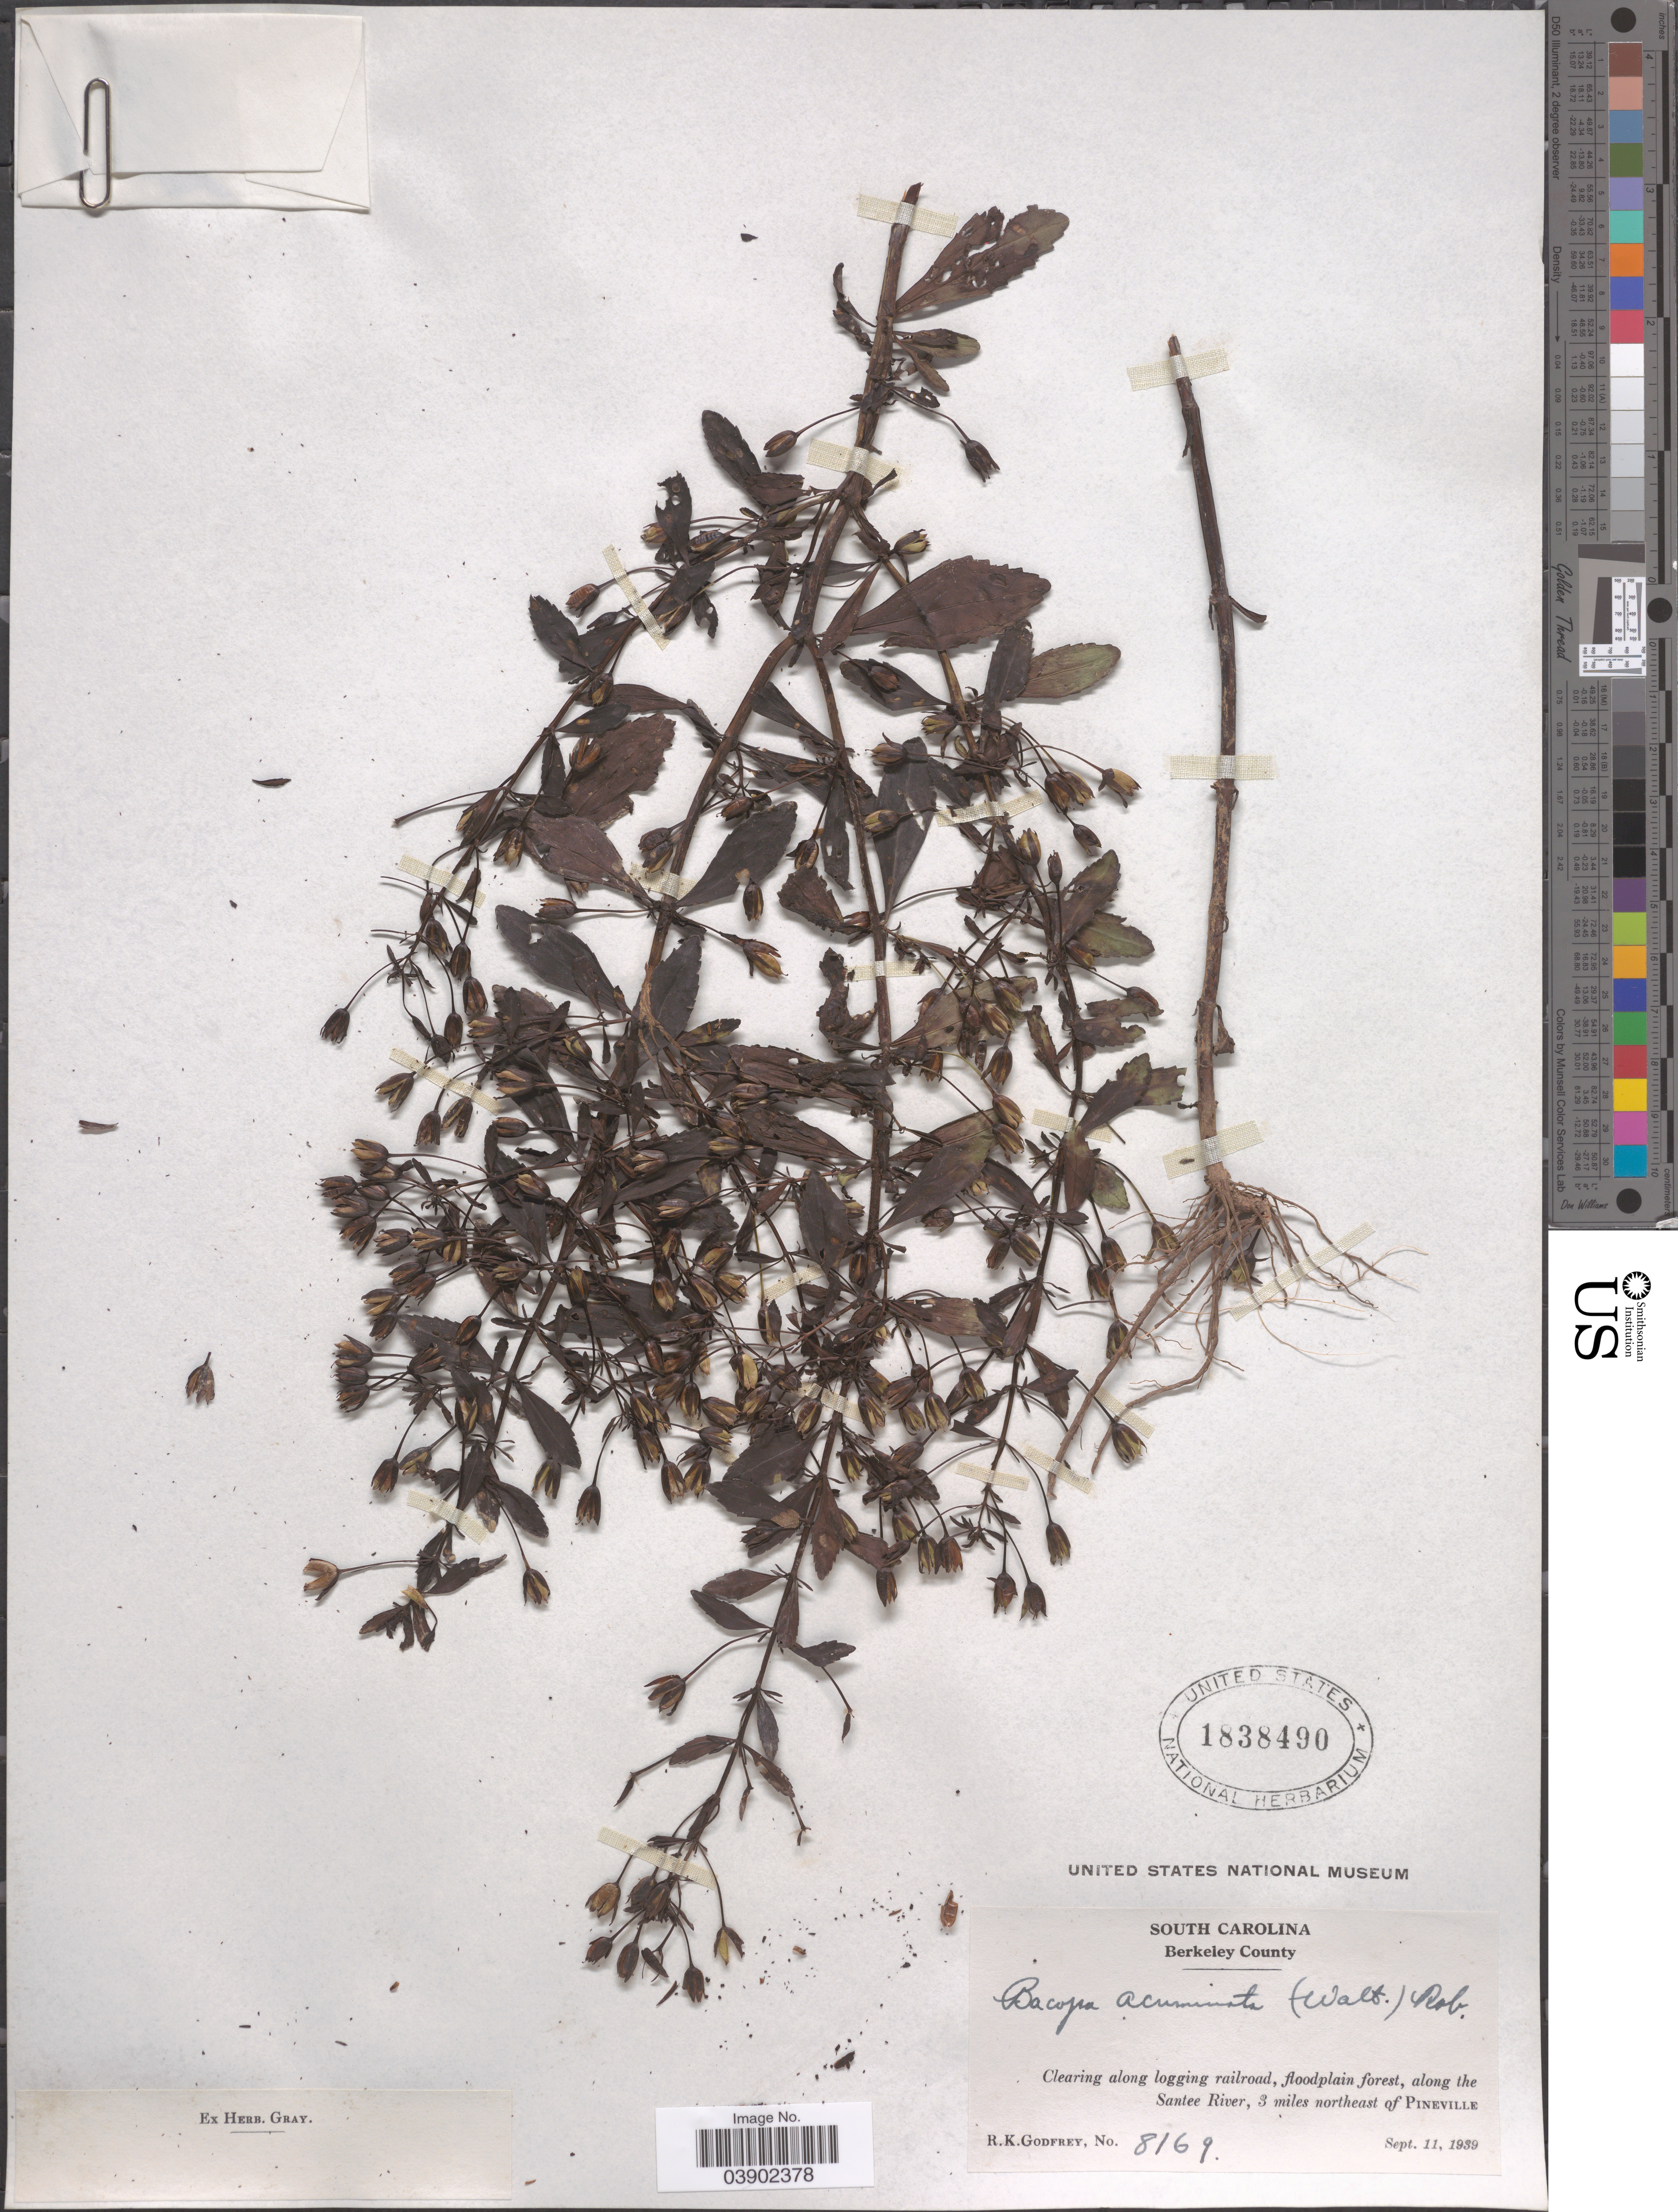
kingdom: Plantae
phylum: Tracheophyta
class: Magnoliopsida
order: Lamiales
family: Plantaginaceae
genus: Mecardonia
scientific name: Mecardonia vandellioides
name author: (Kunth) Pennell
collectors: R. K. Godfrey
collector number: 8169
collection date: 1939-09-11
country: United States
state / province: South Carolina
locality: Berkeley County. Clearing along logging railroad, floodplain forest, along the Santee River, 3 miles northeast of Pineville.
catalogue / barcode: US 1838490